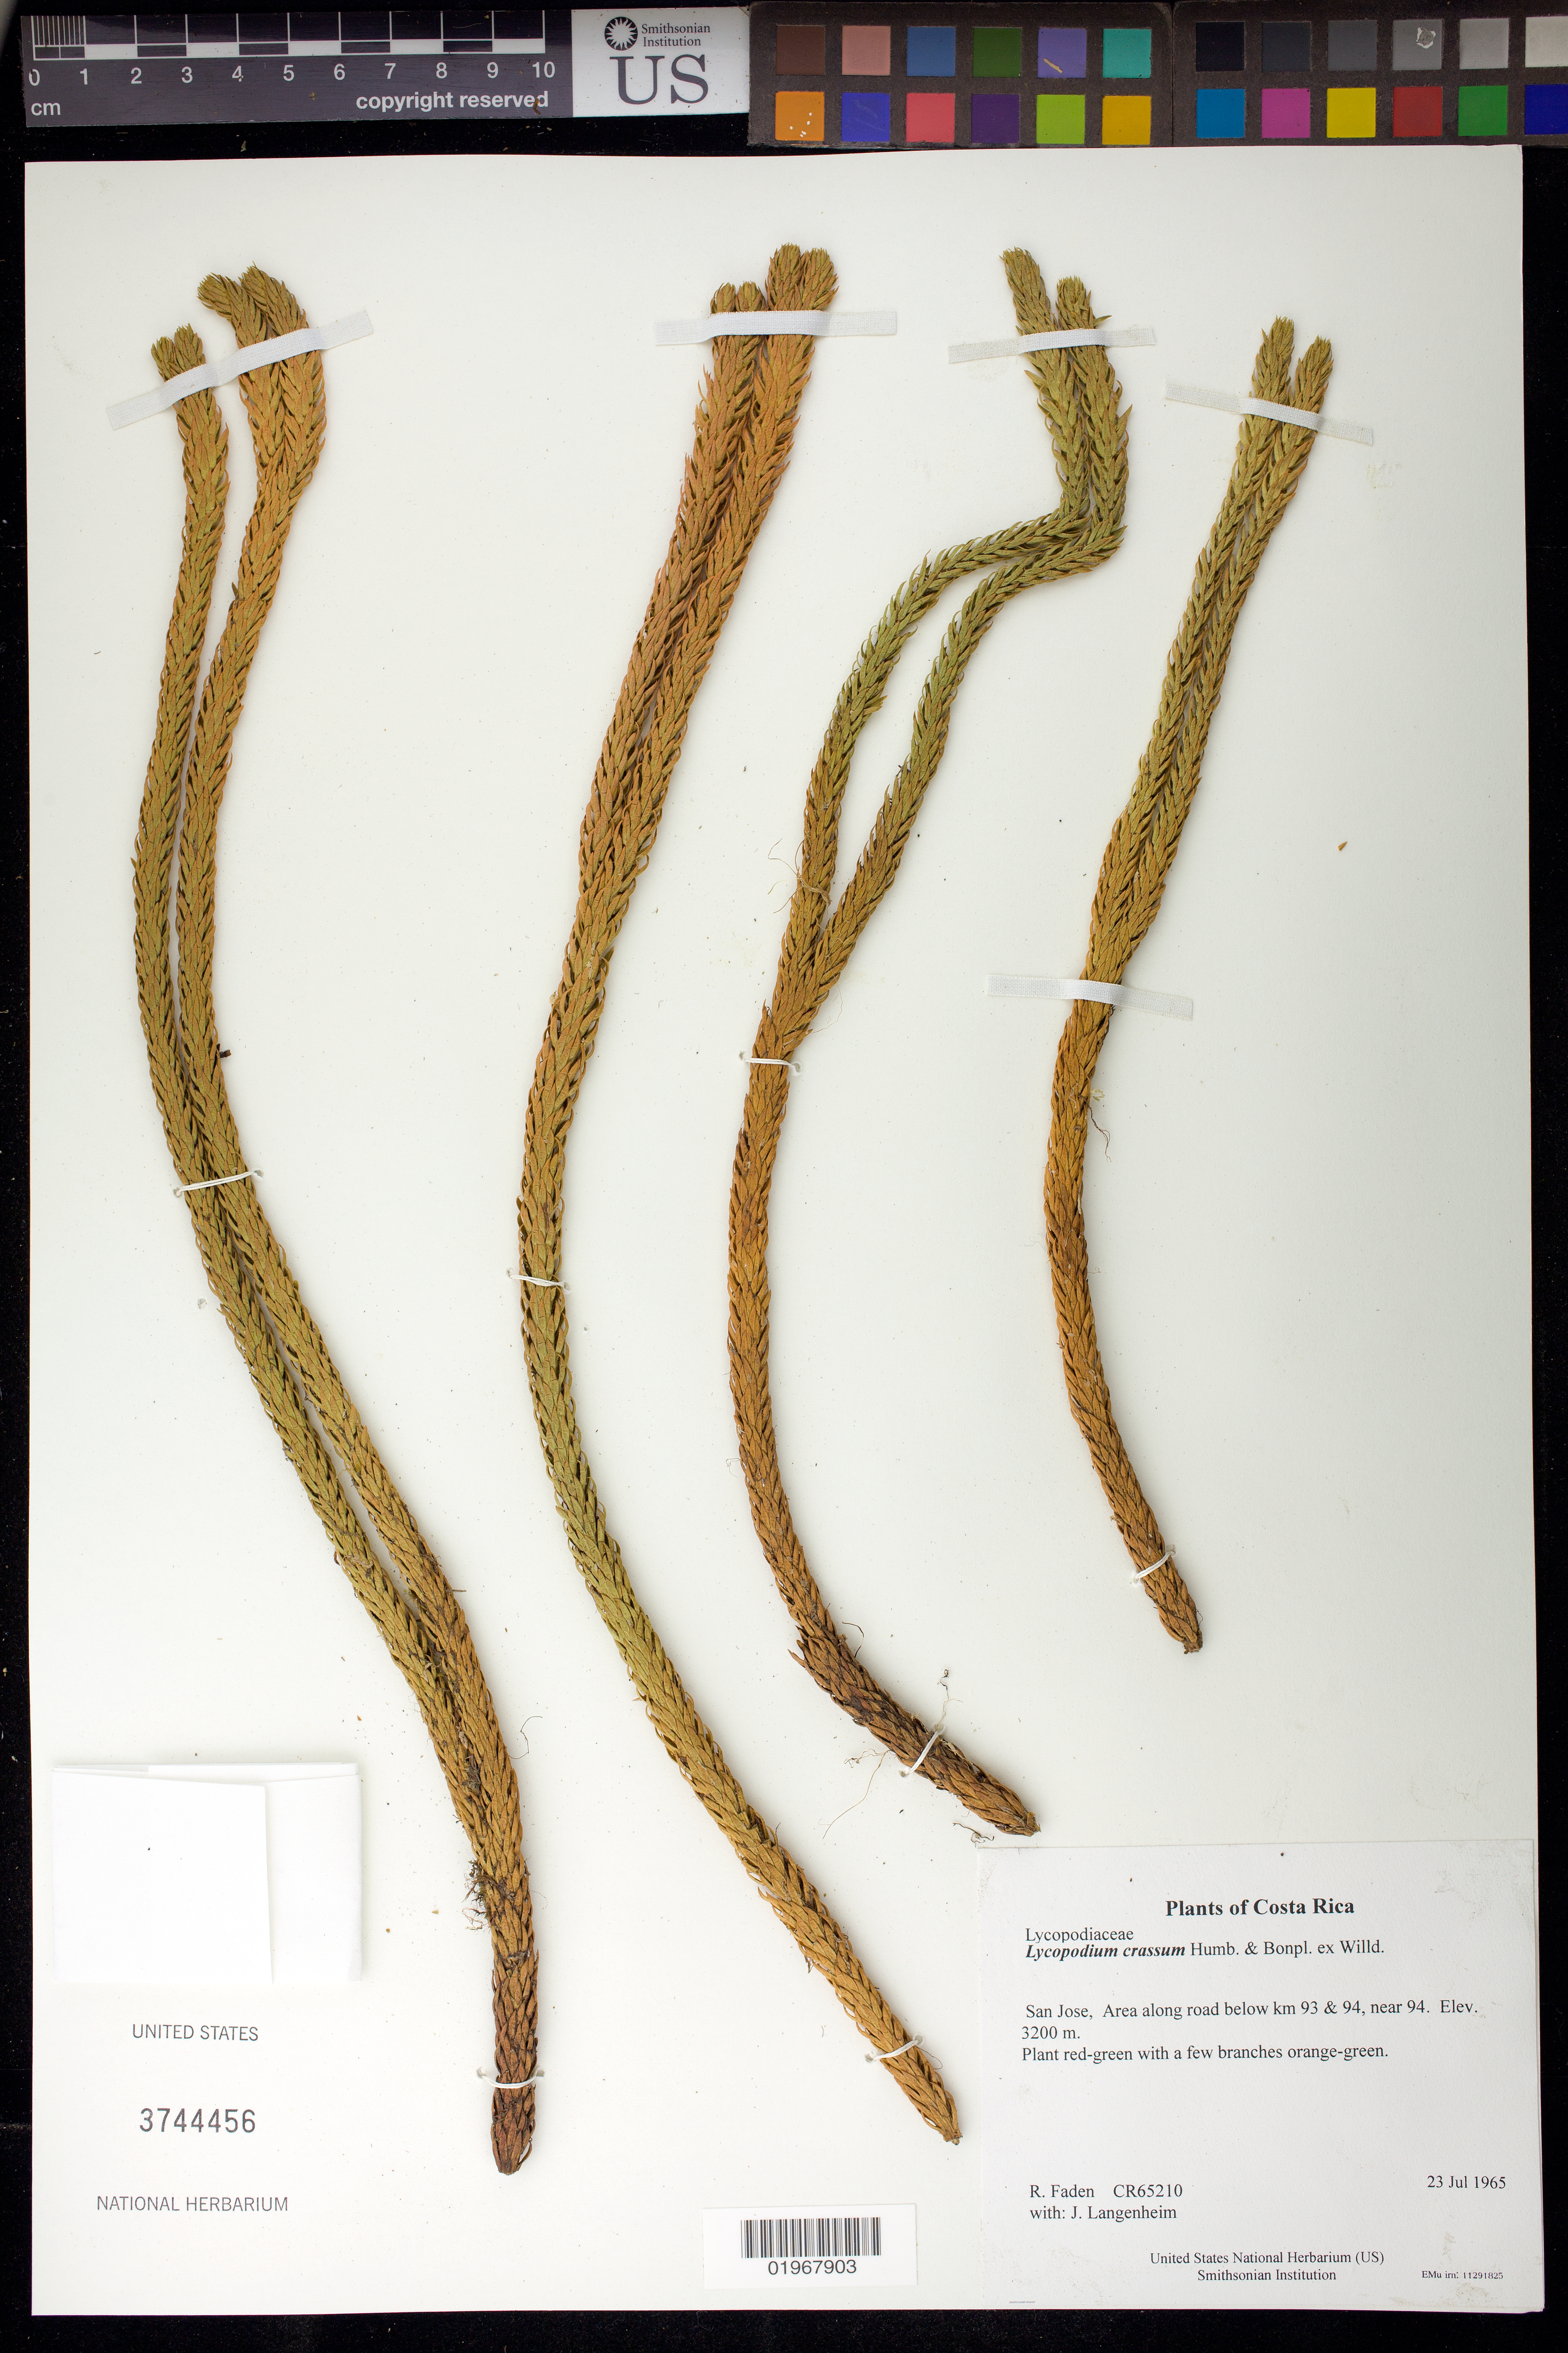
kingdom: Plantae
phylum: Tracheophyta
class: Lycopodiopsida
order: Lycopodiales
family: Lycopodiaceae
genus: Phlegmariurus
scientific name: Phlegmariurus crassus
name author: (Humb. & Bonpl. ex Willd.) B. Øllg.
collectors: R. B. Faden & J. Langenheim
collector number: CR65210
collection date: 1965-07-23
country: Costa Rica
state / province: San Jose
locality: Area along road below km 93 & 94, near 94.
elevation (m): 3200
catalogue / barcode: US 3744456